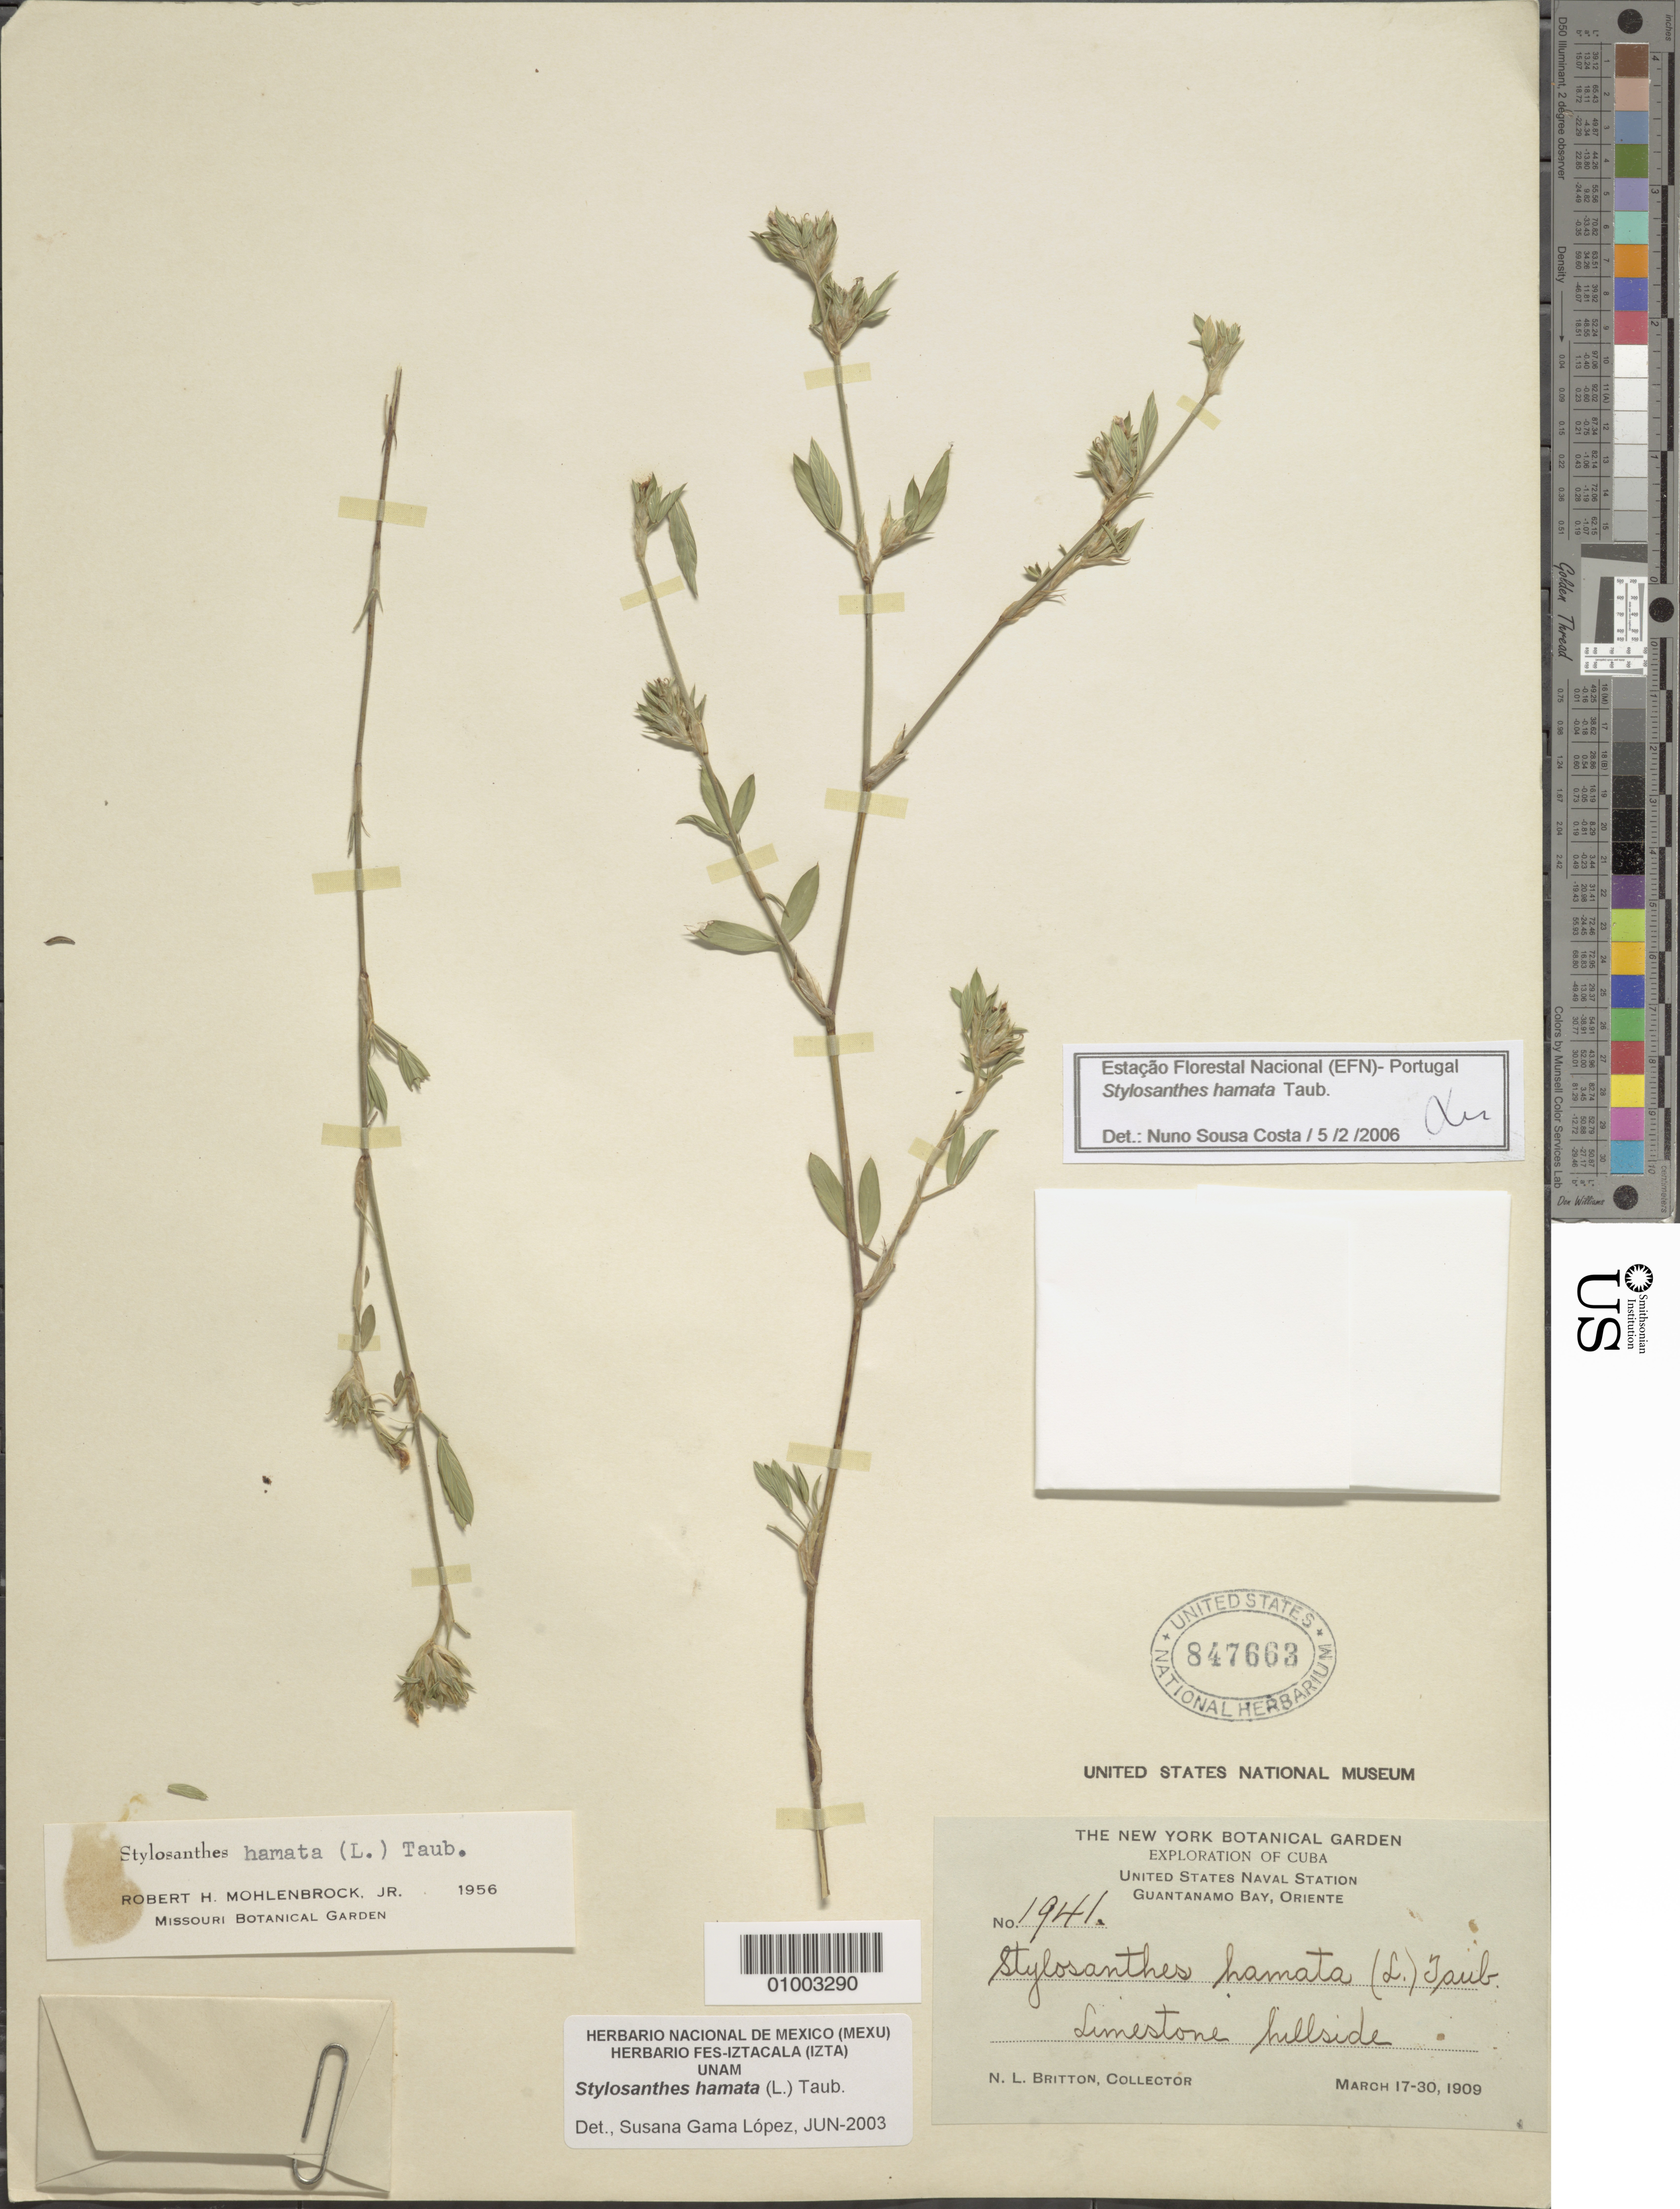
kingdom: Plantae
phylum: Tracheophyta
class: Magnoliopsida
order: Fabales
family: Fabaceae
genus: Stylosanthes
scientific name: Stylosanthes hamata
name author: (L.) Taub.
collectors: N. Britton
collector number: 1941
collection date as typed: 17 Mar 1909 to 30 Mar 1909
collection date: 1909-03-17/1909-03-30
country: Cuba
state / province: Guantanamo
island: Cuba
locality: Guantánamo Bay, Limestone Hillside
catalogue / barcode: US 847663